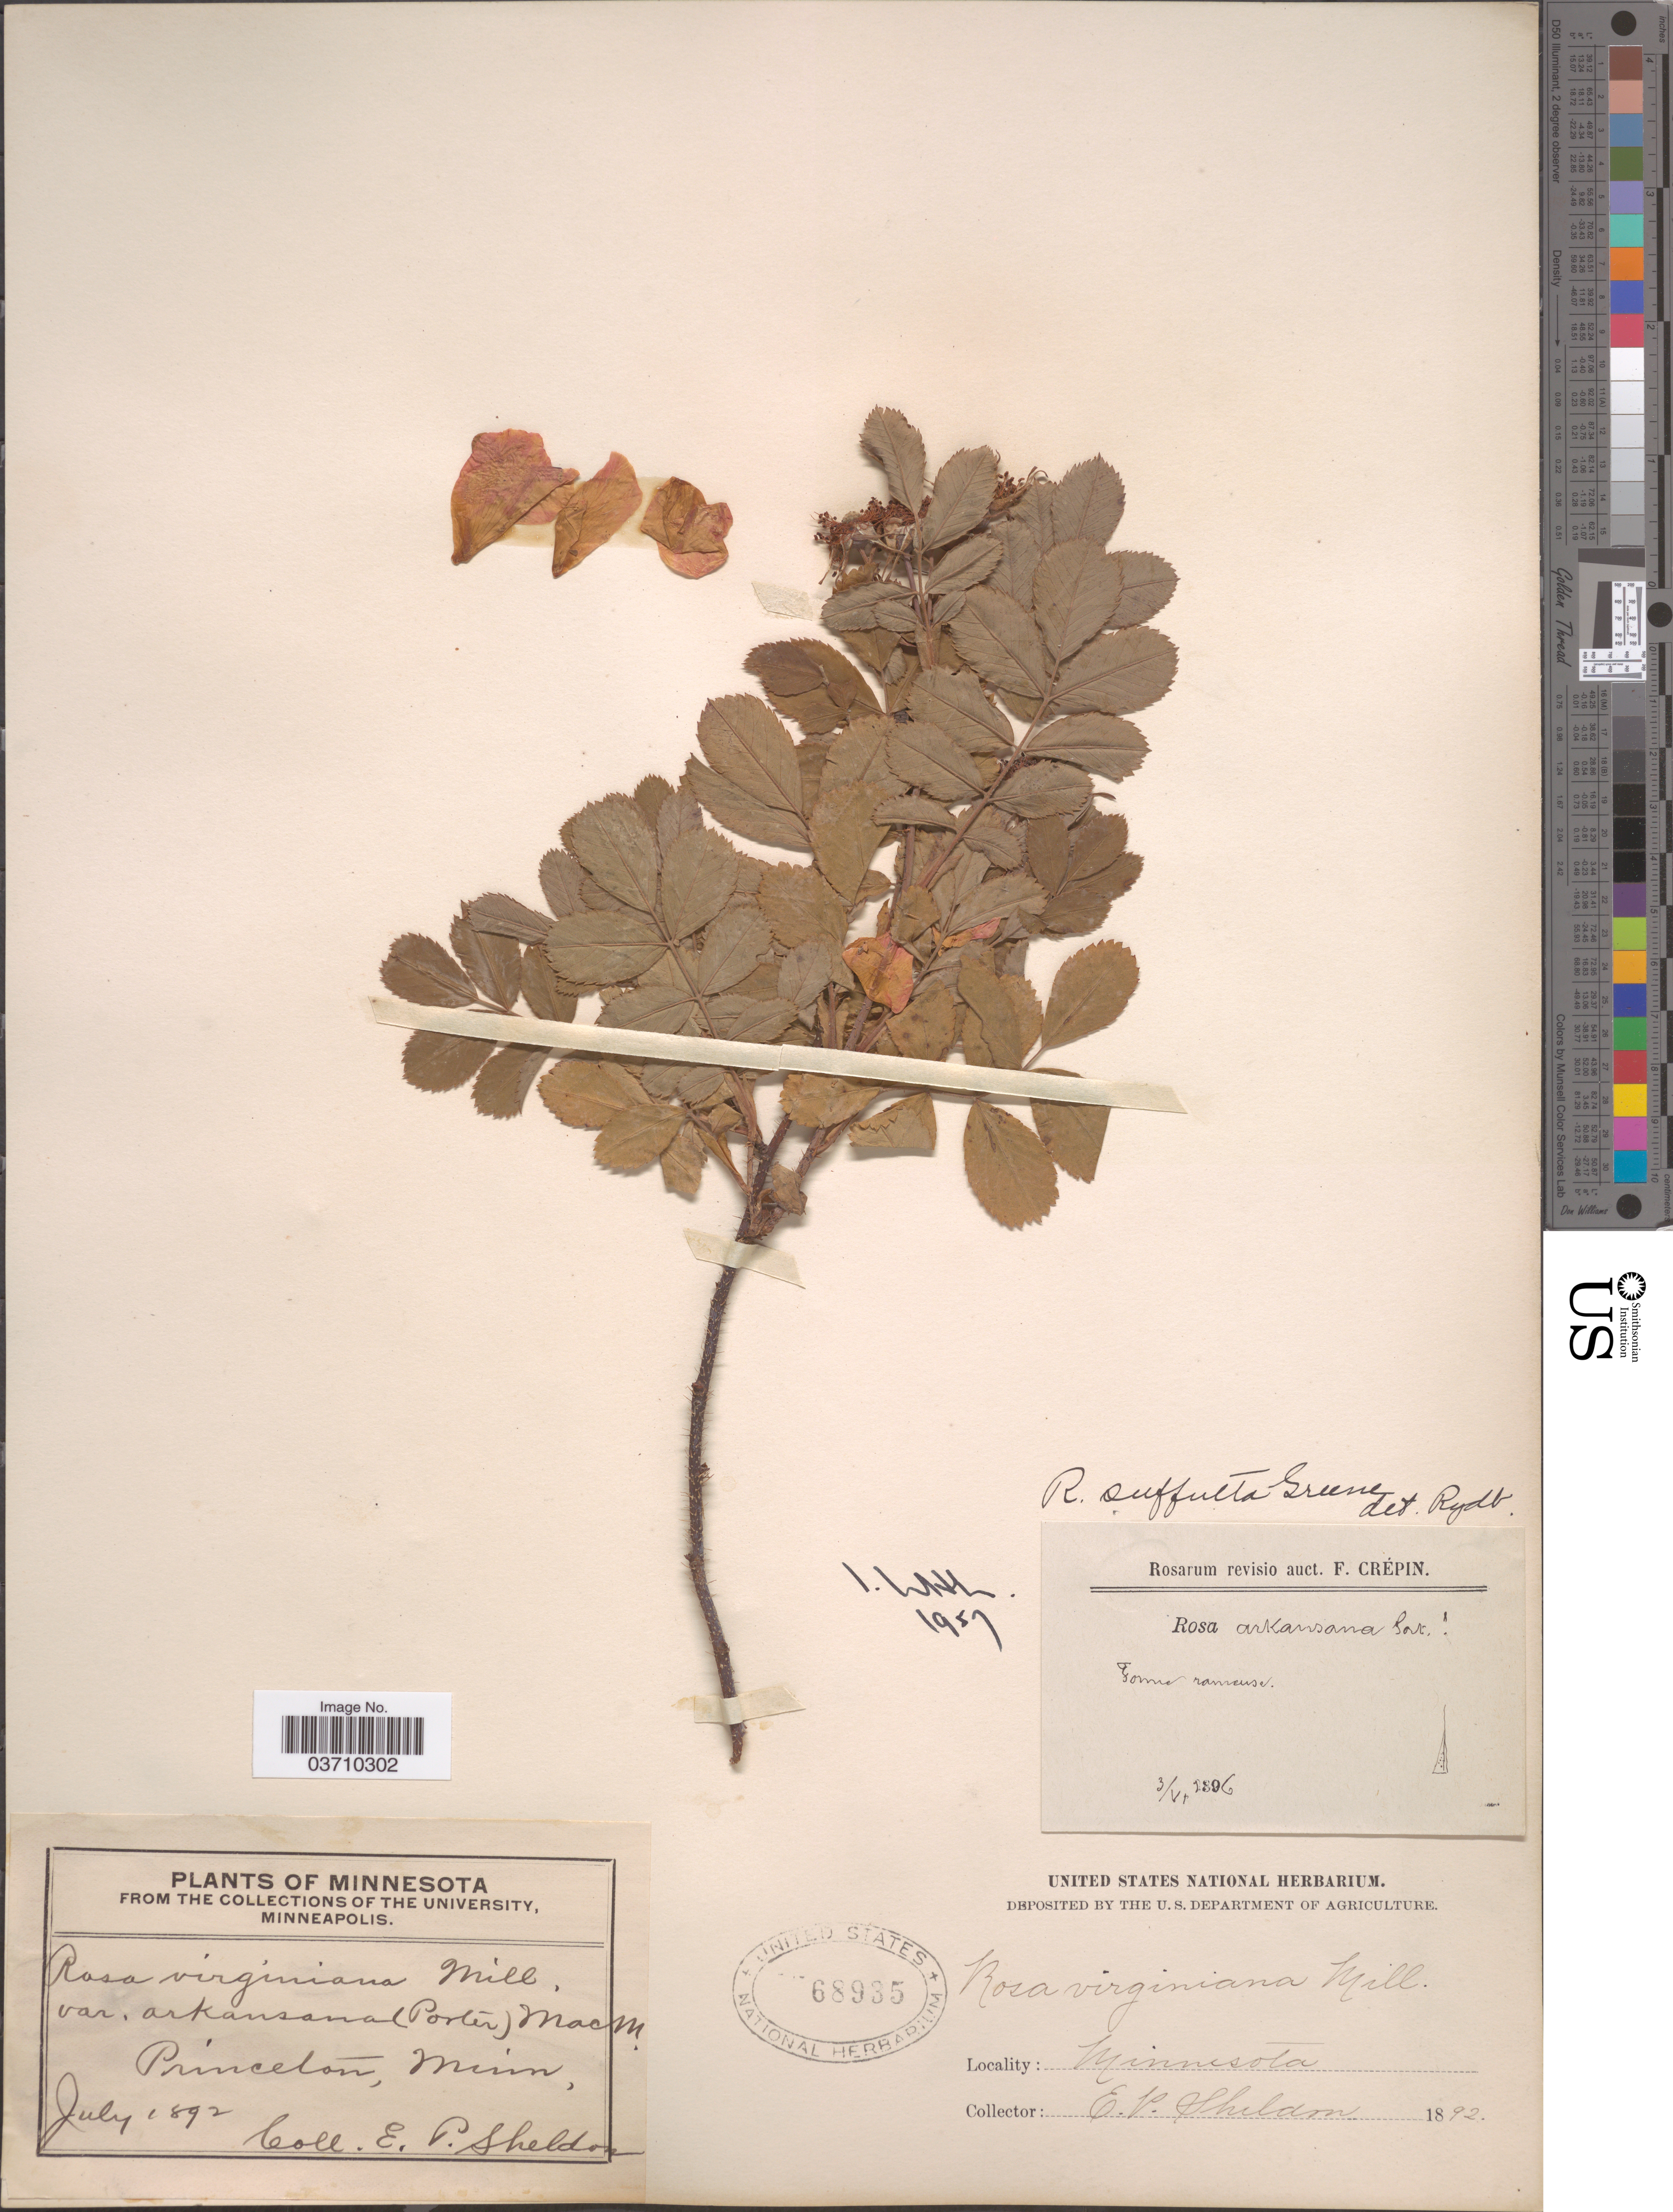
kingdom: Plantae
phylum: Tracheophyta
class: Magnoliopsida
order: Rosales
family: Rosaceae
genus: Rosa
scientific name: Rosa arkansana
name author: Porter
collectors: E. P. Sheldon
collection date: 1892-07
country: United States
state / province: Minnesota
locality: Princeton.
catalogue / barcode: US 68935